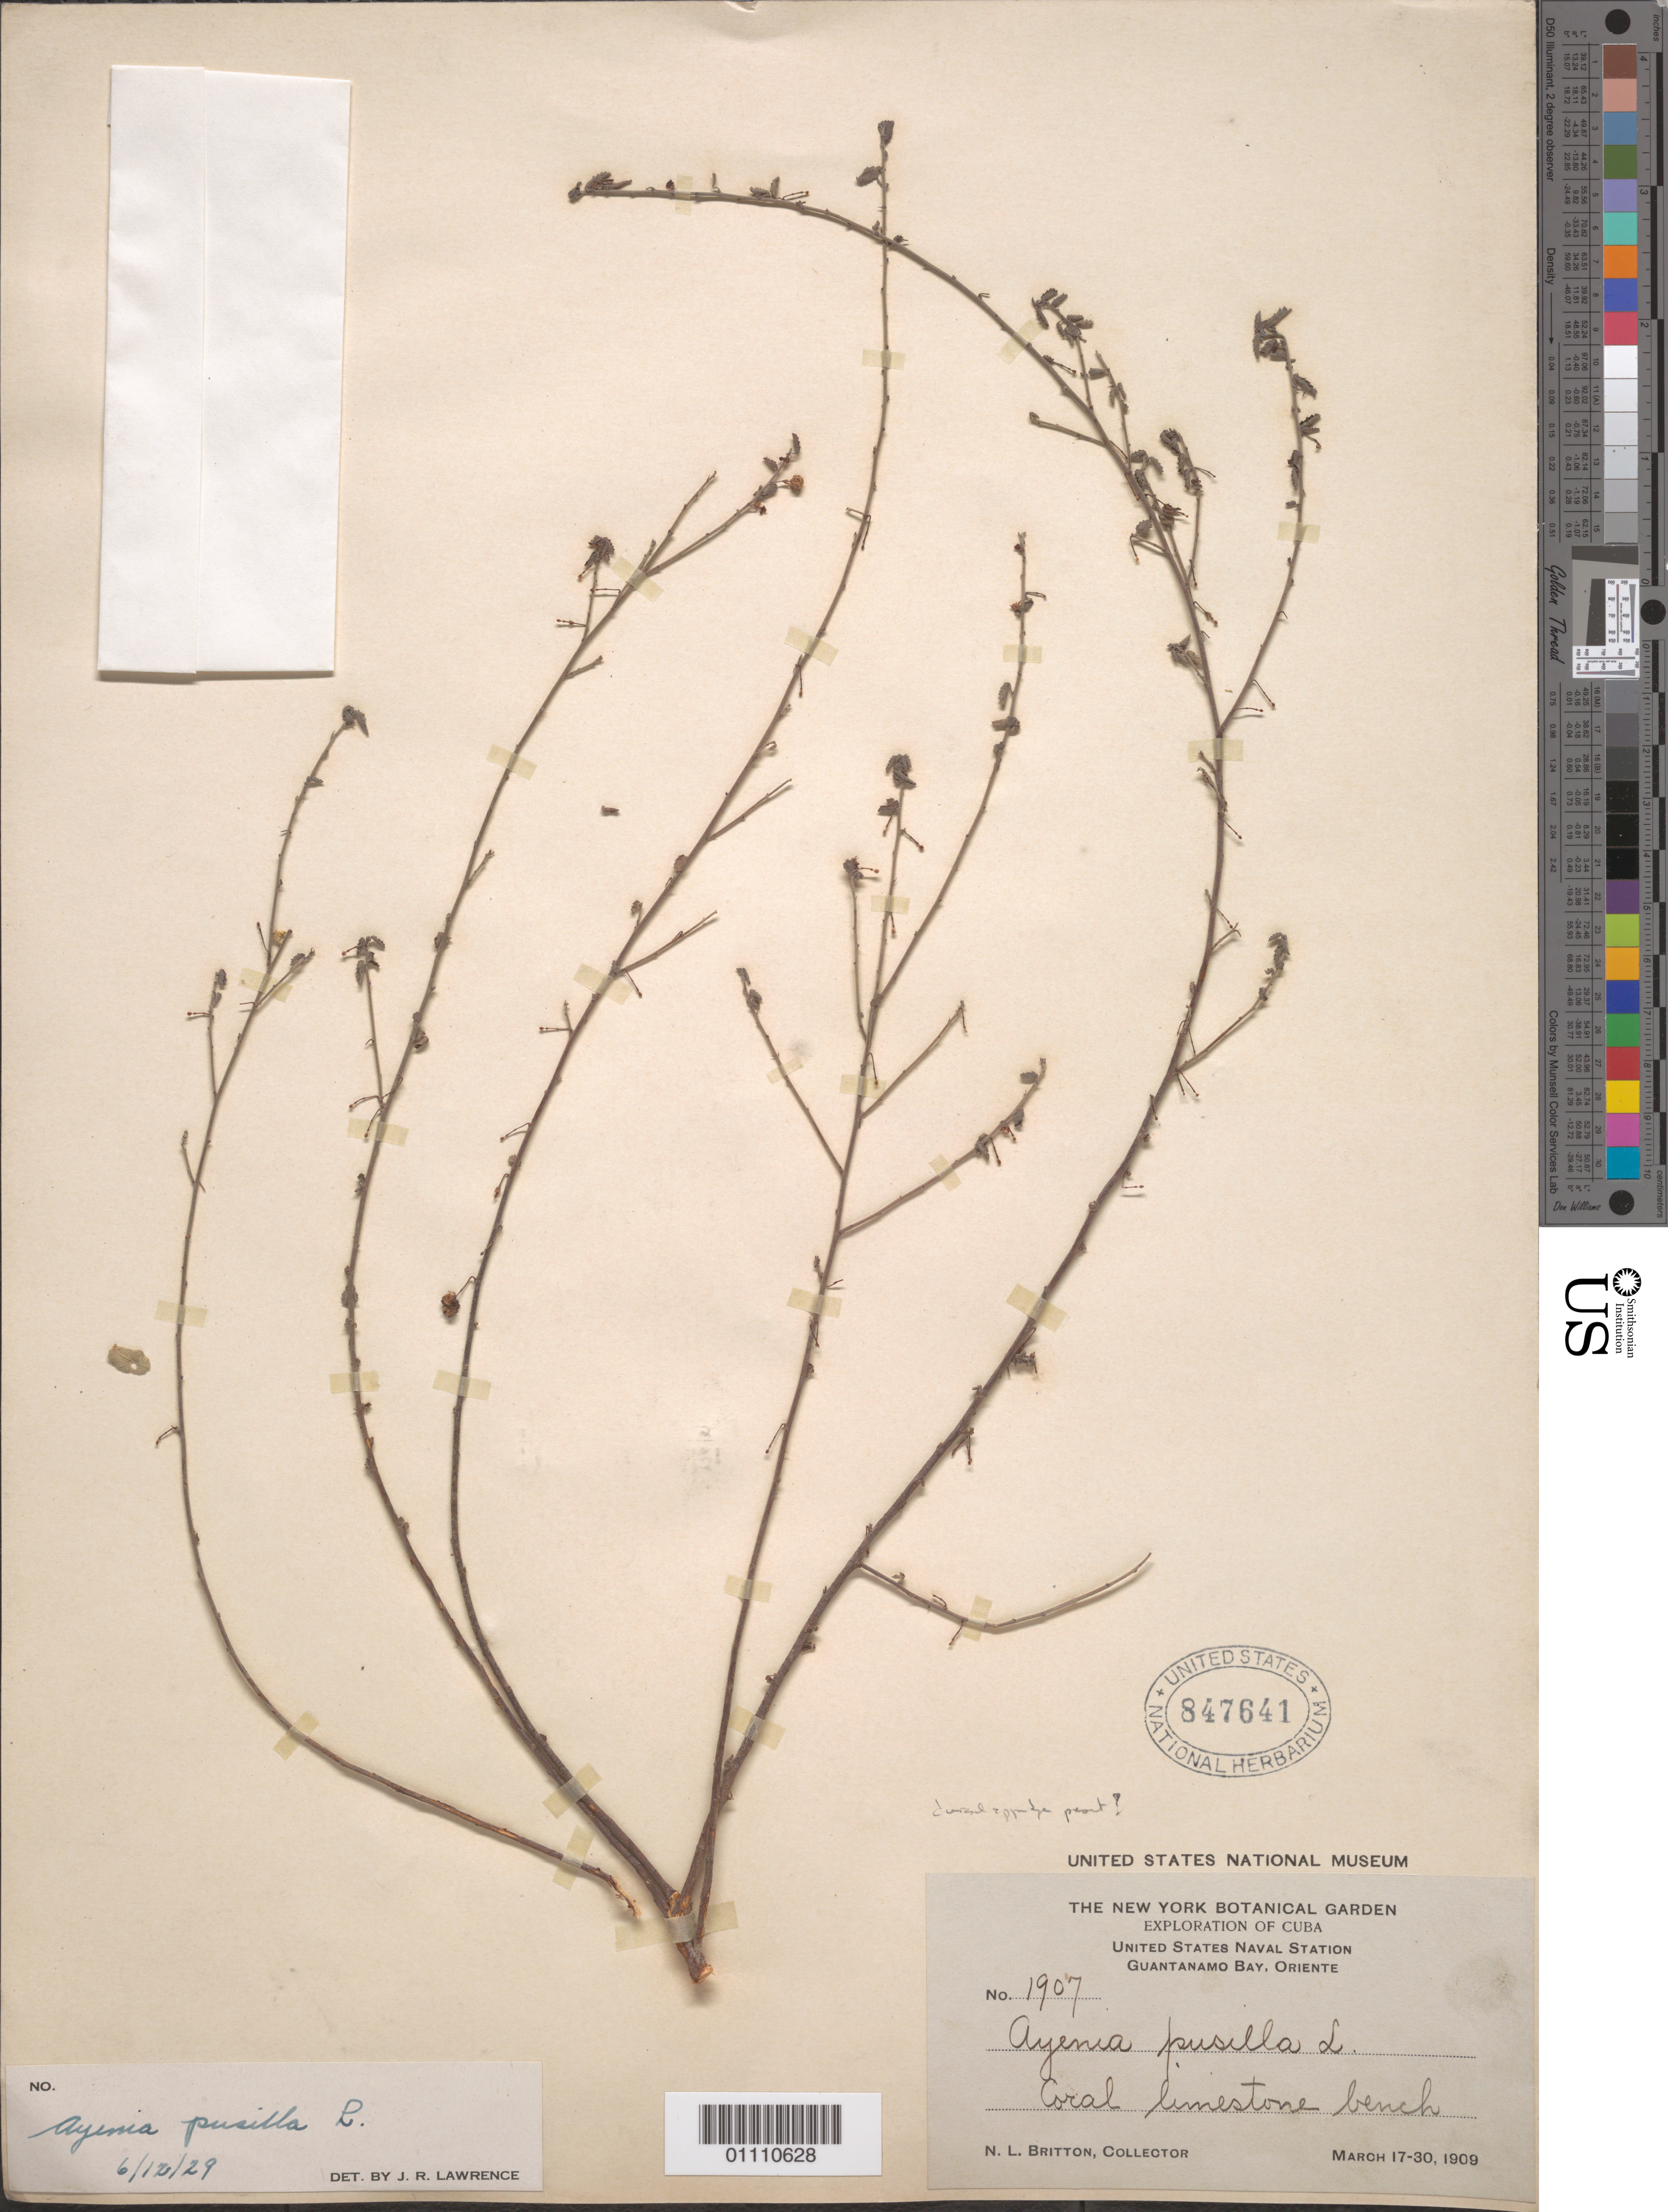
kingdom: Plantae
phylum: Tracheophyta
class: Magnoliopsida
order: Malvales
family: Malvaceae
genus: Ayenia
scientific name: Ayenia pusilla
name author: L.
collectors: N. Britton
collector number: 1907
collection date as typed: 17 Mar 1909 to 30 Mar 1909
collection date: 1909-03-17/1909-03-30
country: Cuba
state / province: Guantánamo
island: Cuba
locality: United States Naval Station, Guantánamo Bay, Oriente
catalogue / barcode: US 847641